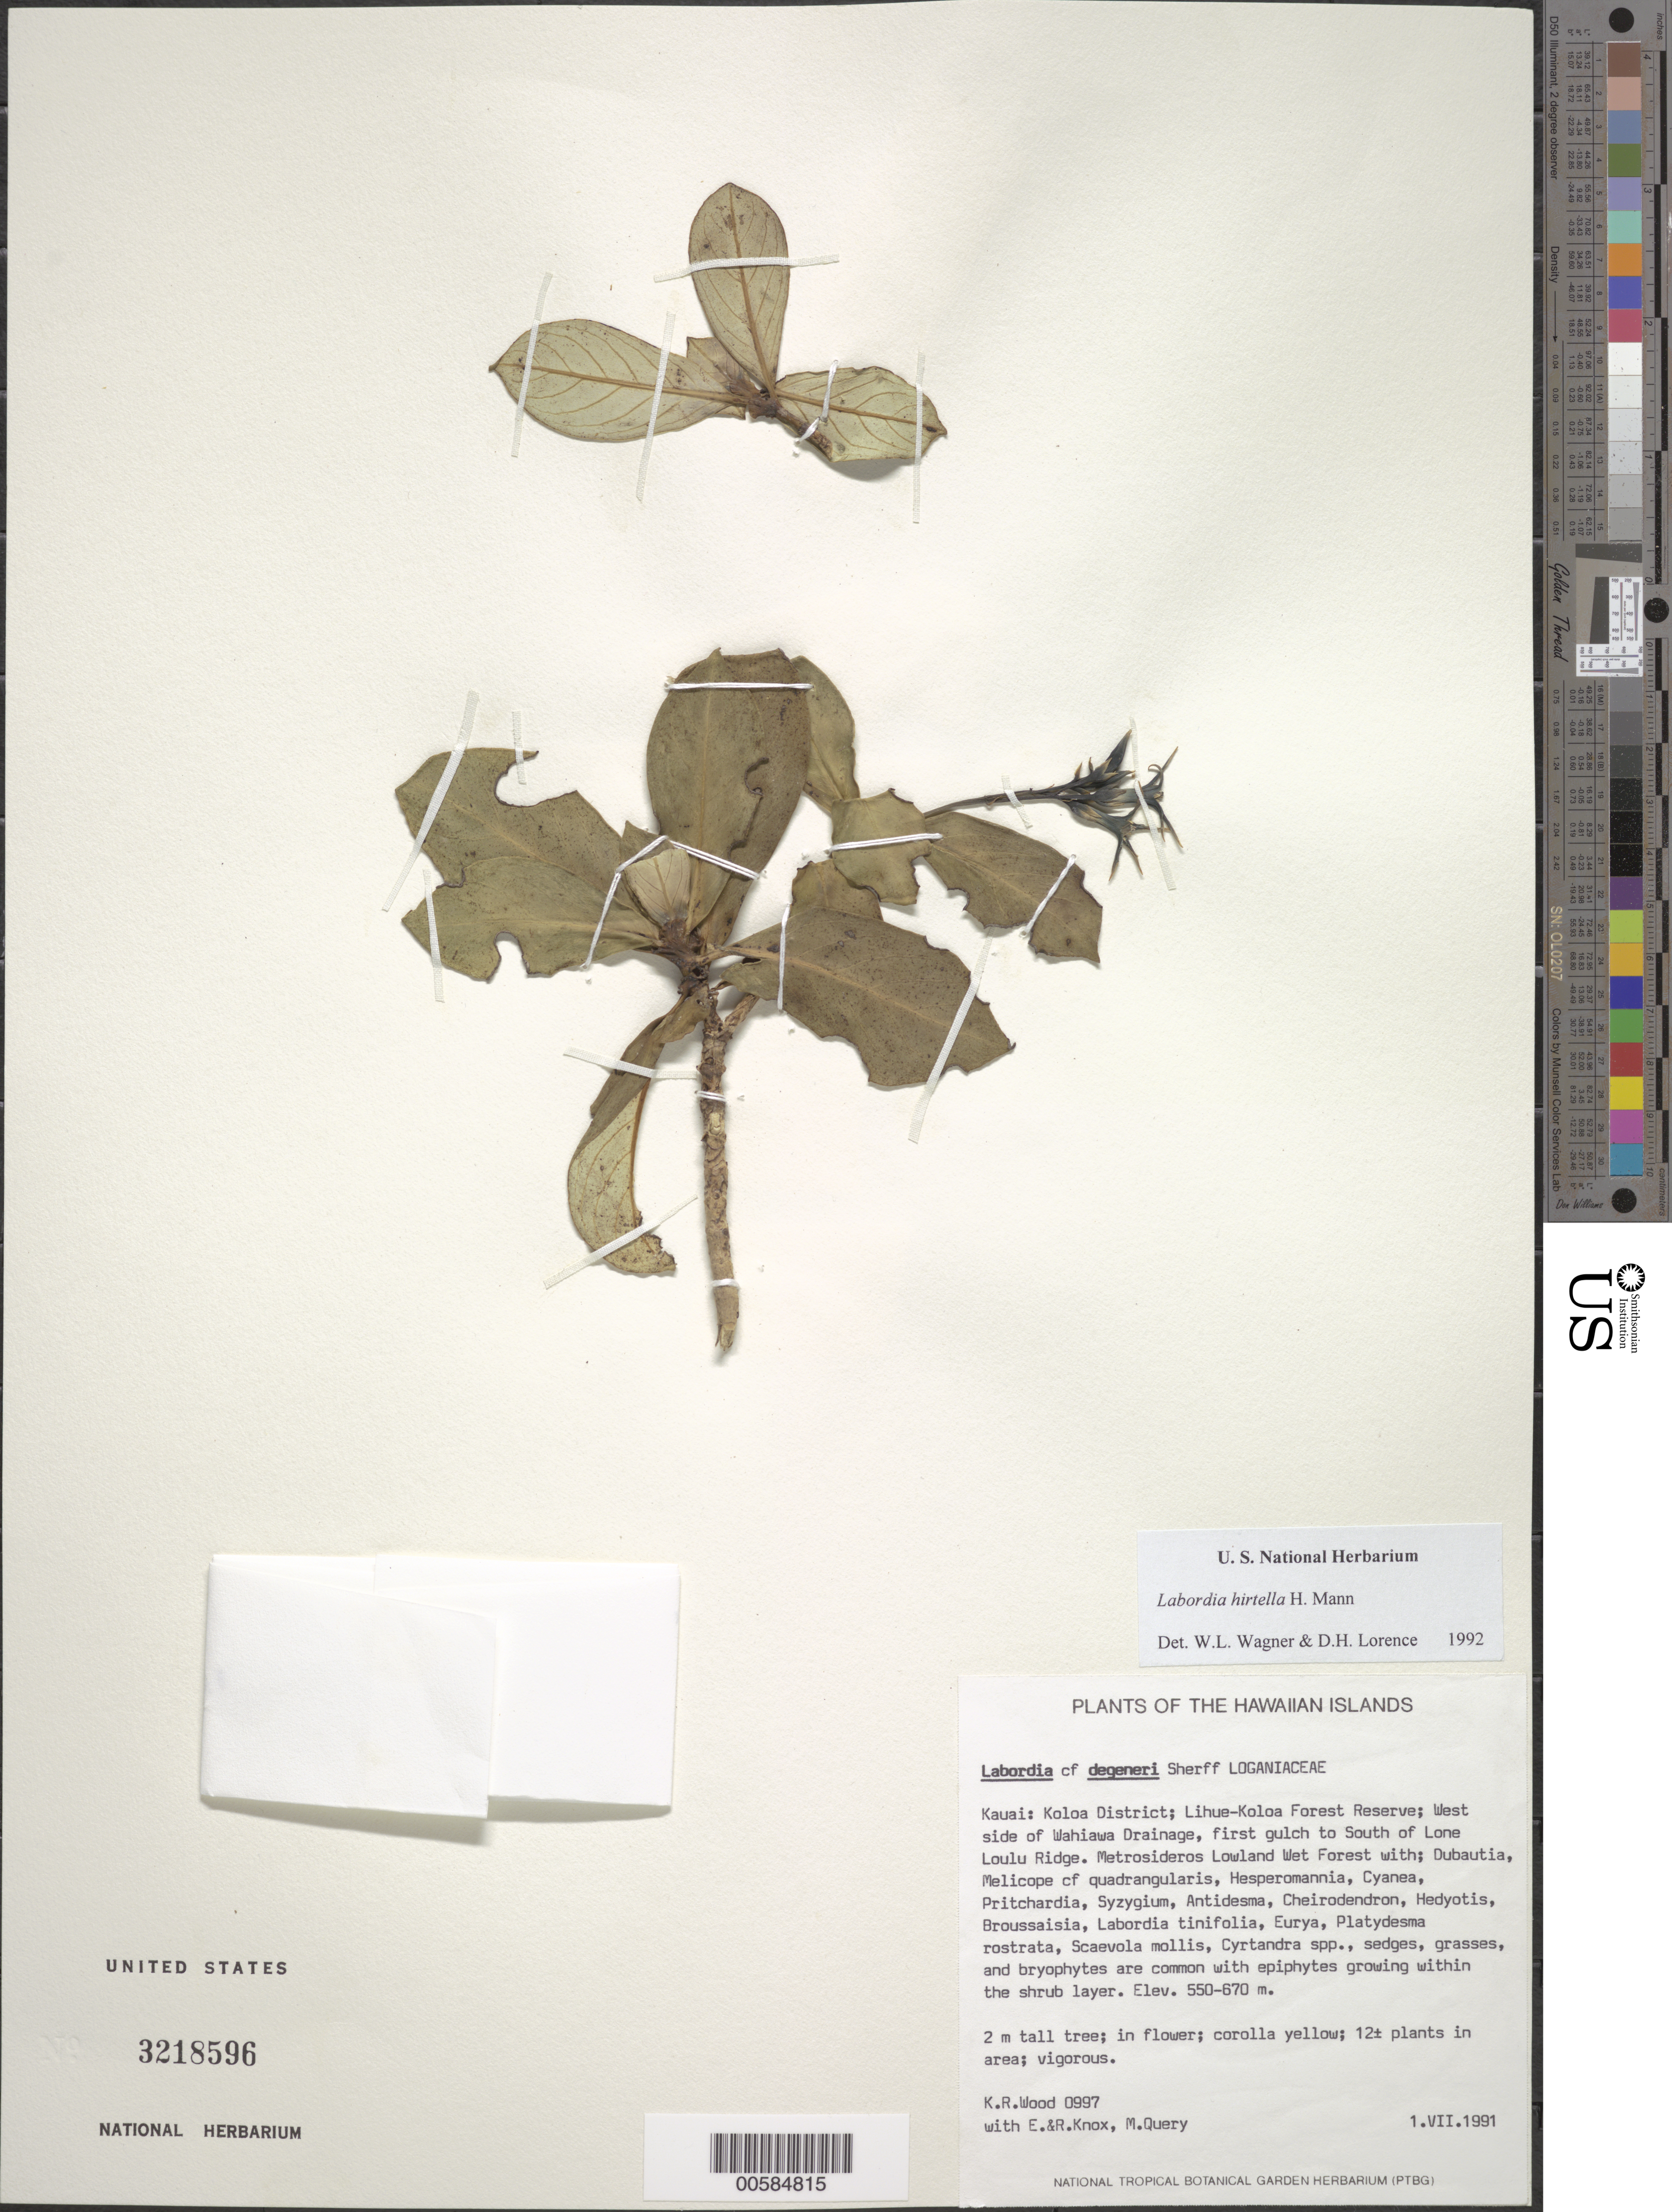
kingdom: Plantae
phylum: Tracheophyta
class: Magnoliopsida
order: Gentianales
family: Loganiaceae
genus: Geniostoma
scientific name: Geniostoma imadae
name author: K.R. Wood et al.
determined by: Wagner, W. L., (BOT), Smithsonian Institution - National Museum of Natural History (UNITED STATES)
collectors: K. R. Wood, E. Knox, R. Knox & M. Query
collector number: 0997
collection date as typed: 1 Jul 1991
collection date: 1991-07-01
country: United States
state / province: Hawaii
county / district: Kauai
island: Kaua'i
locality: Koloa Dist; Lihue-Koloa For Res; W side of Wahiawa Drainage, first gulch to S of Lone Loulu Ridge.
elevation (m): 550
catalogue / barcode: US 3218596